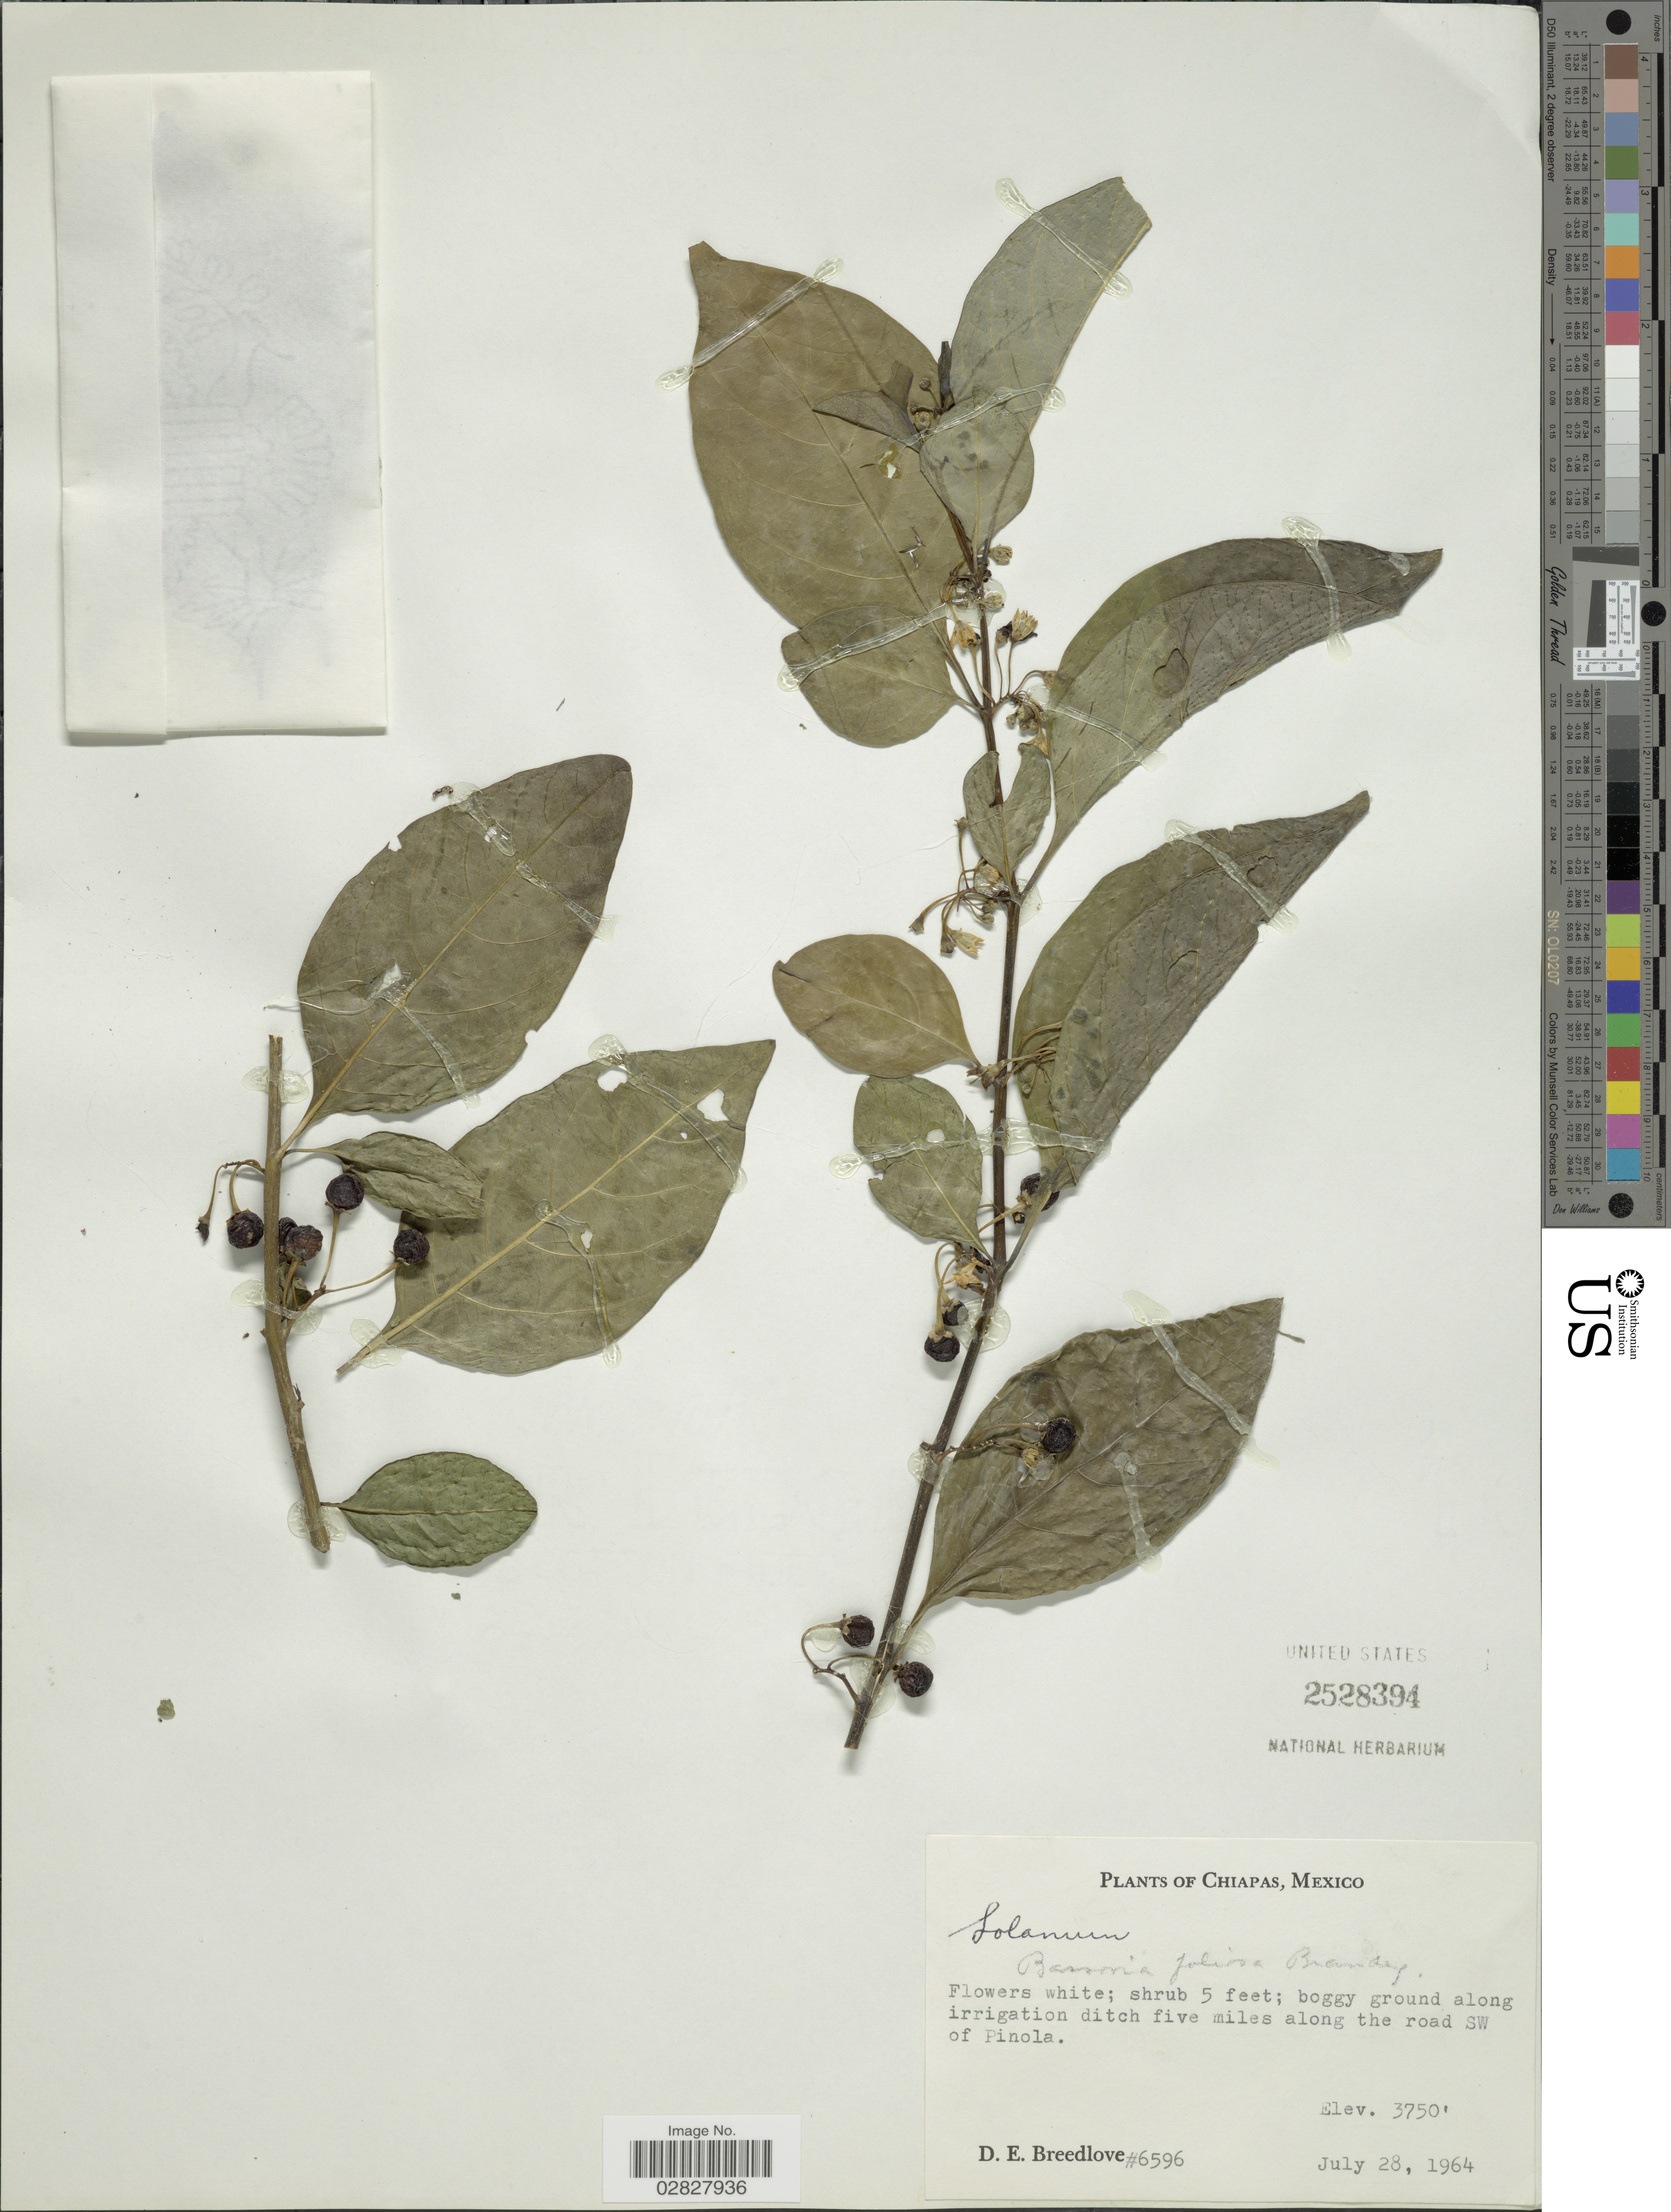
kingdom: Plantae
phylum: Tracheophyta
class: Magnoliopsida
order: Solanales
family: Solanaceae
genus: Bassovia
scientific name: Bassovia foliosa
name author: Brandegee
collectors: D. E. Breedlove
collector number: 6596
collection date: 1964-07-28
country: Mexico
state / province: Chiapas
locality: Boggy ground along irrigation ditch five miles along the road SW of Pinola.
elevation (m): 1143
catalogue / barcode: US 2528394